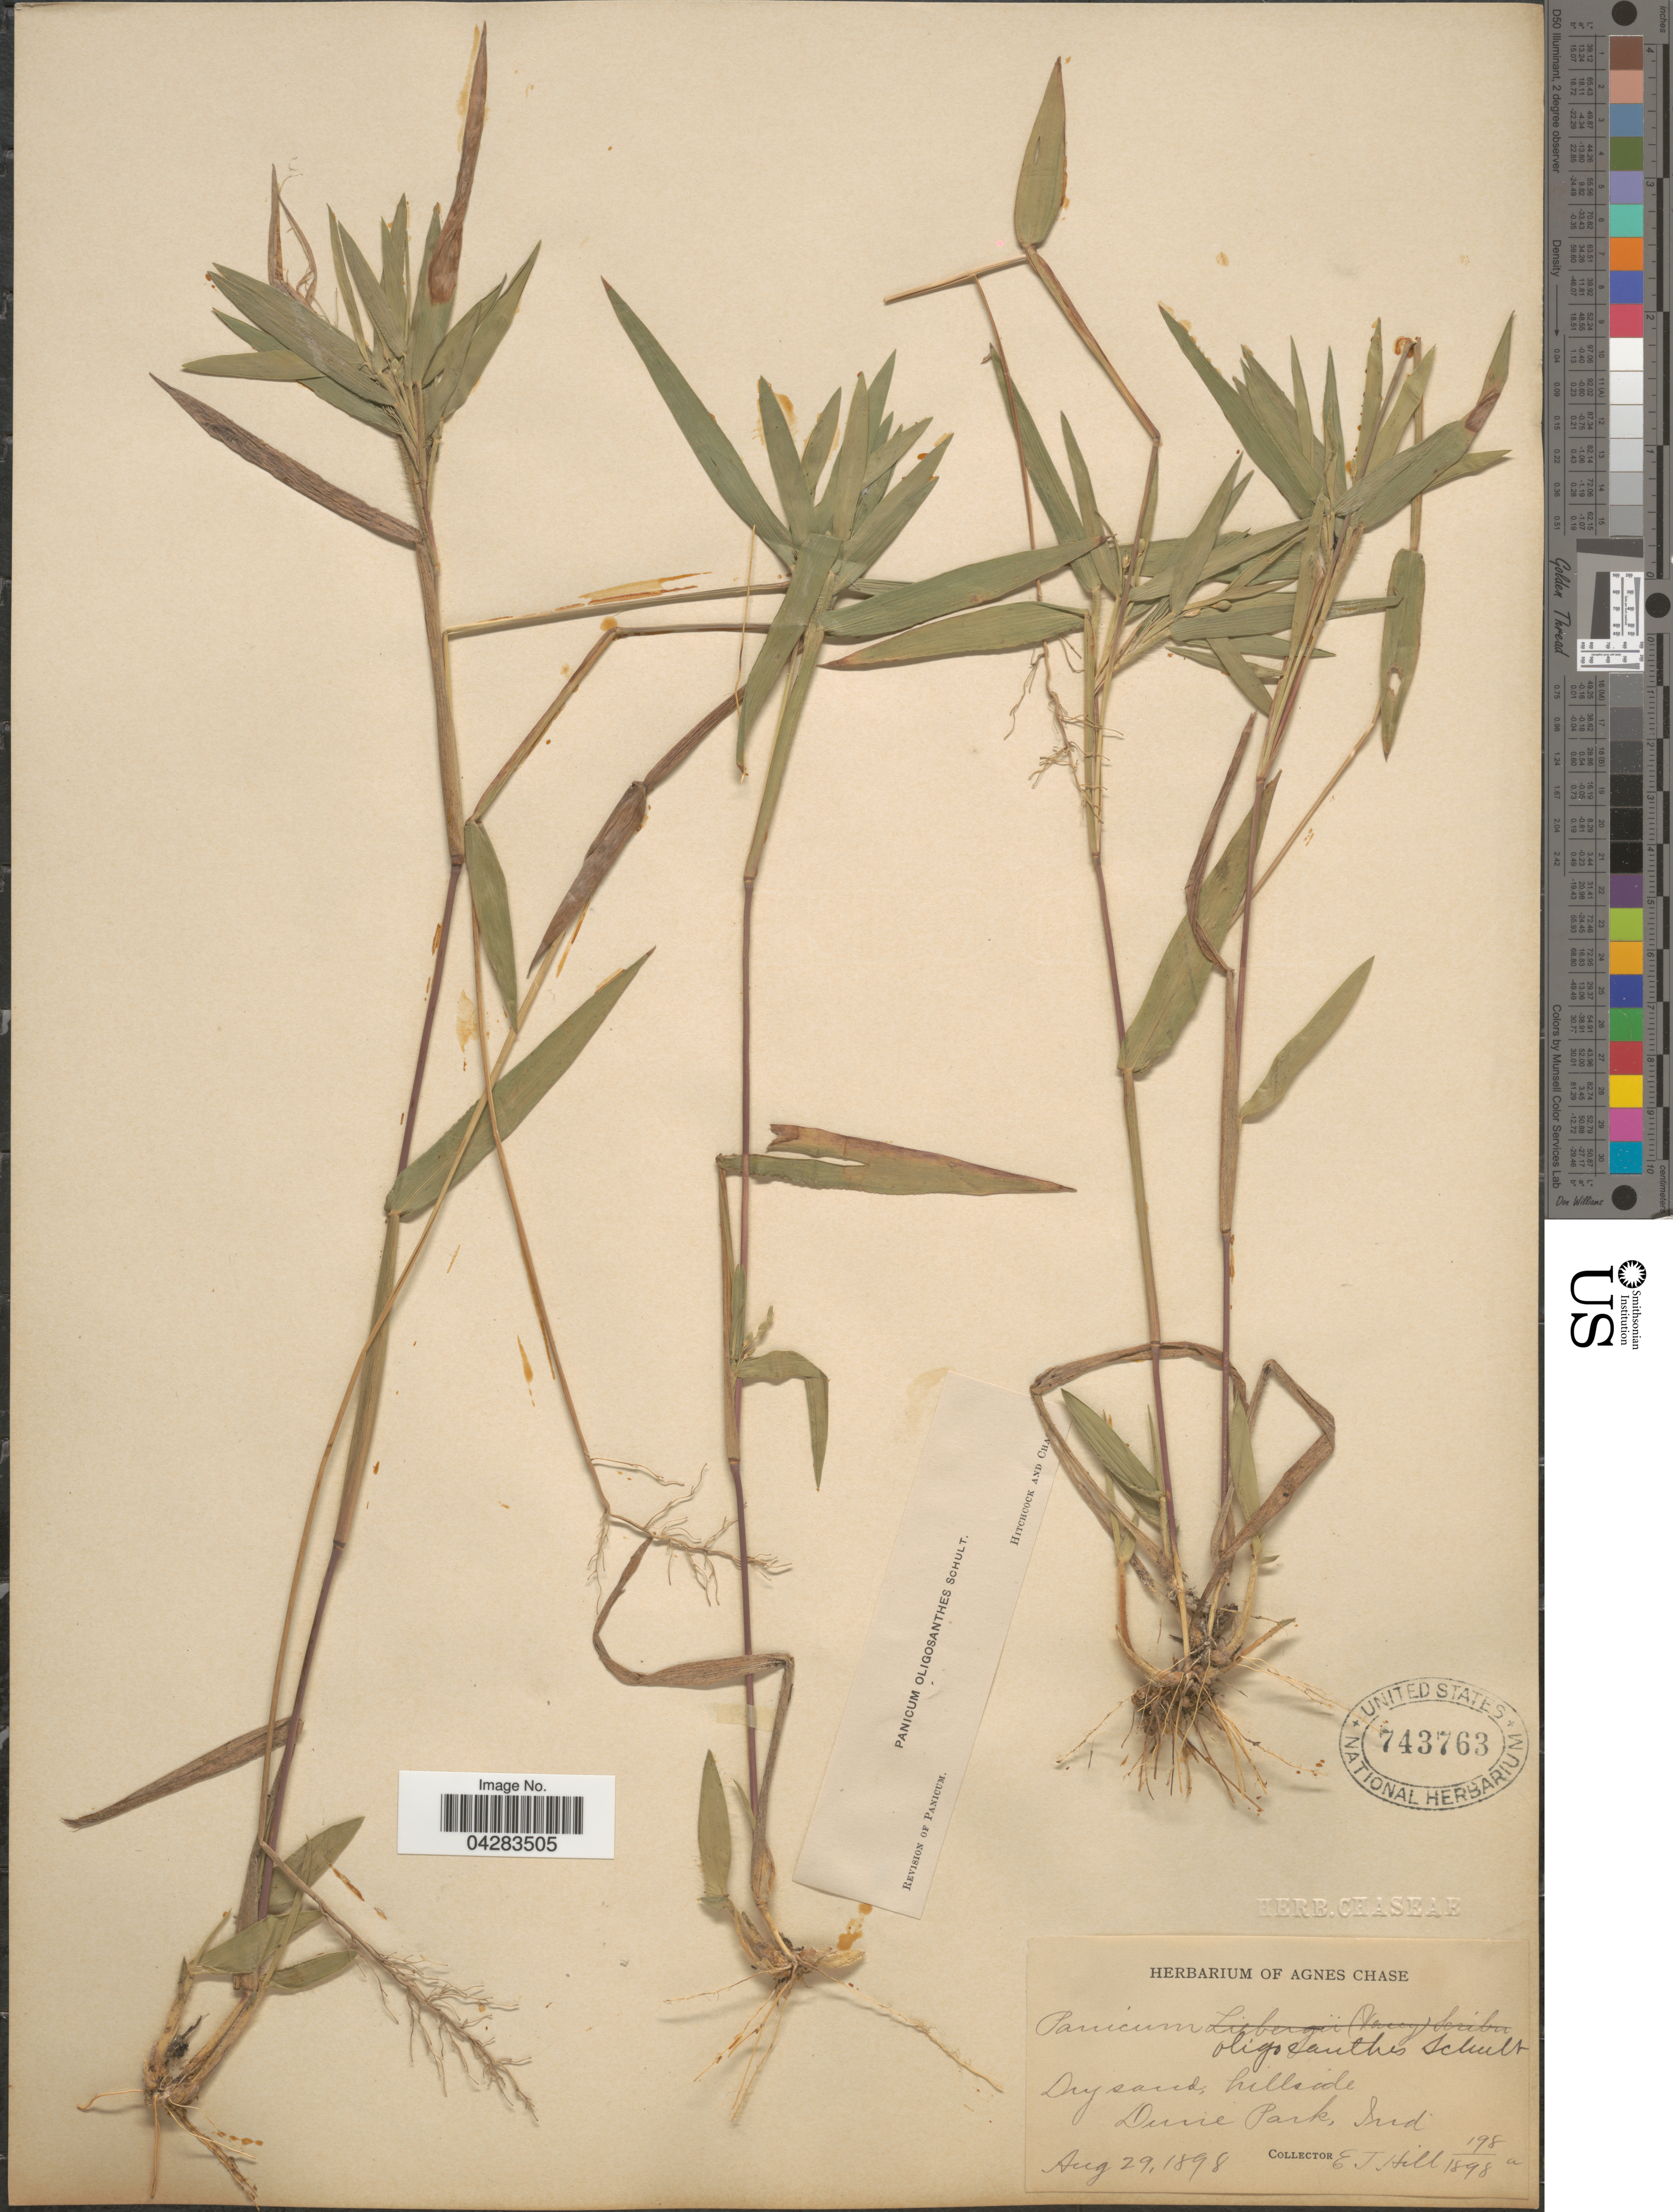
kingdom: Plantae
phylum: Tracheophyta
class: Liliopsida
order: Poales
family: Poaceae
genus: Dichanthelium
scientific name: Dichanthelium oligosanthes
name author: (Schult.) Gould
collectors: E. J. Hill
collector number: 198/1898a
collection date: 1898-08-29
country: United States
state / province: Indiana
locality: Dune Park.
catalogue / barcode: US 743763